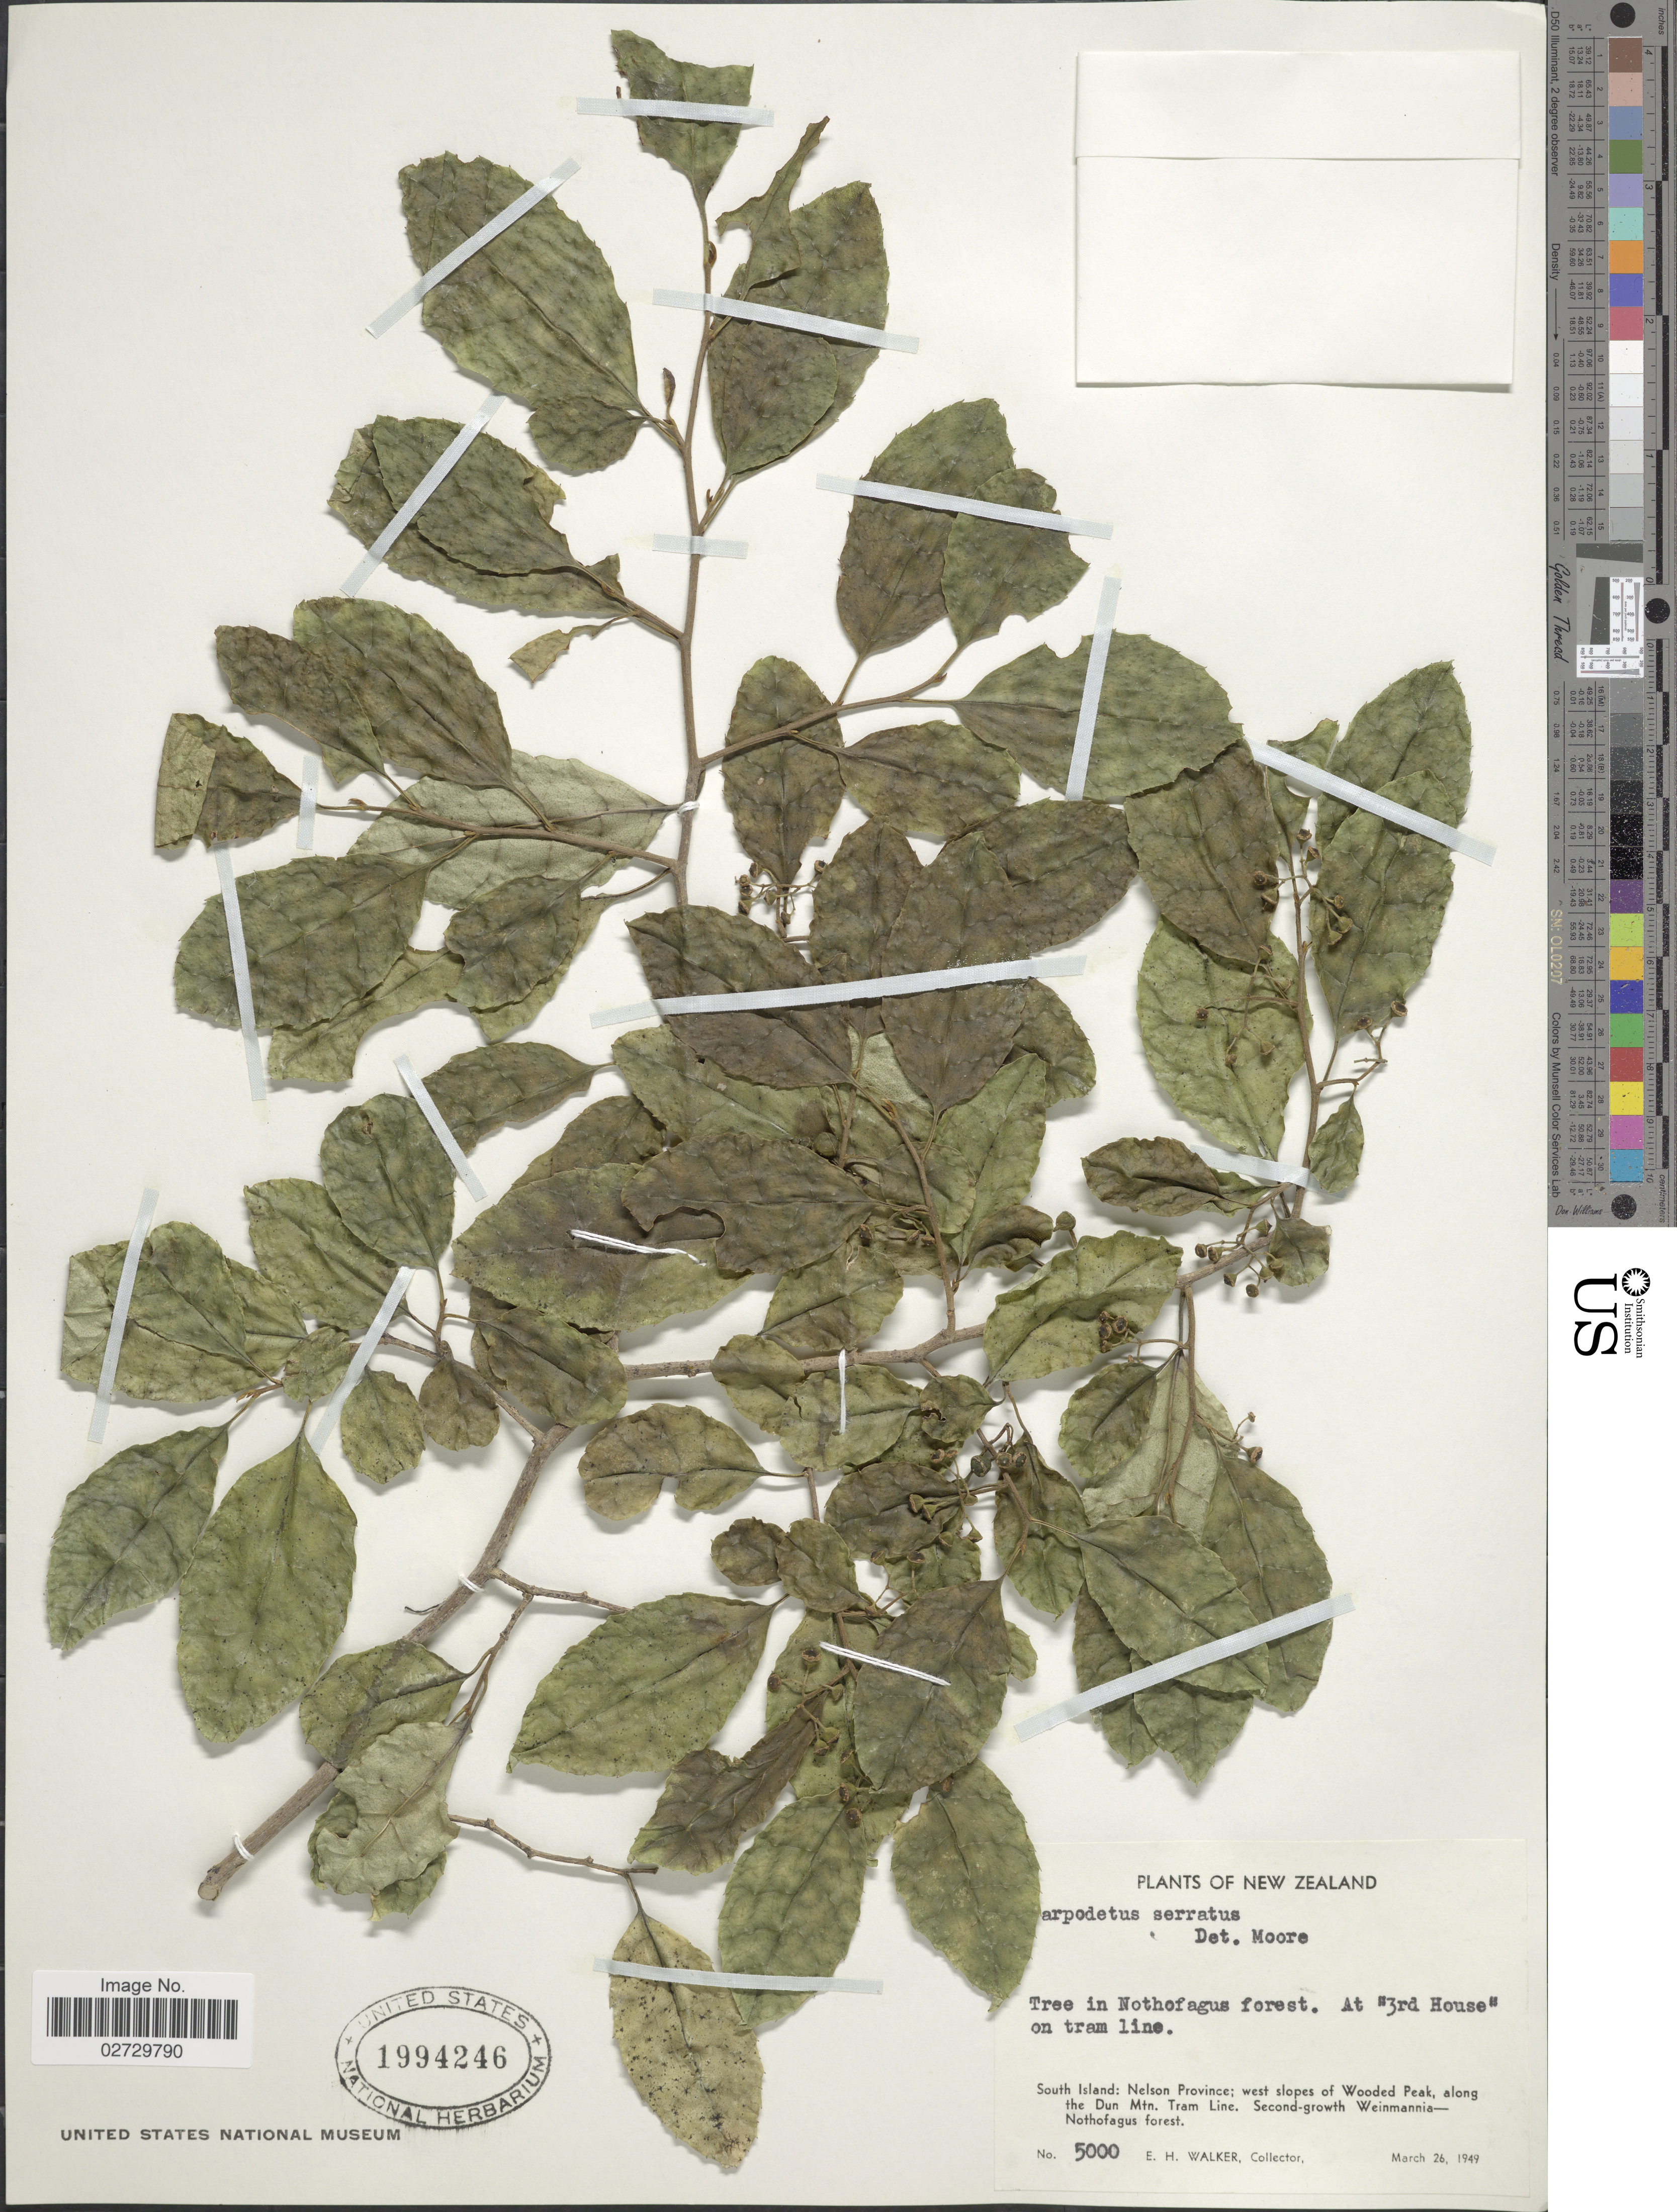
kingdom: Plantae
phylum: Tracheophyta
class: Magnoliopsida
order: Asterales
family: Rousseaceae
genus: Carpodetus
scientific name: Carpodetus serratus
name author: J.R. Forst. & G. Forst.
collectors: E. H. Walker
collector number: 5000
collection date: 1949-03-26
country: New Zealand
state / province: Nelson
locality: South Island: Nelson Province: west slopes of Wooded Peak, along the Dun Mtn. Tram Line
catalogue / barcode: US 1994246